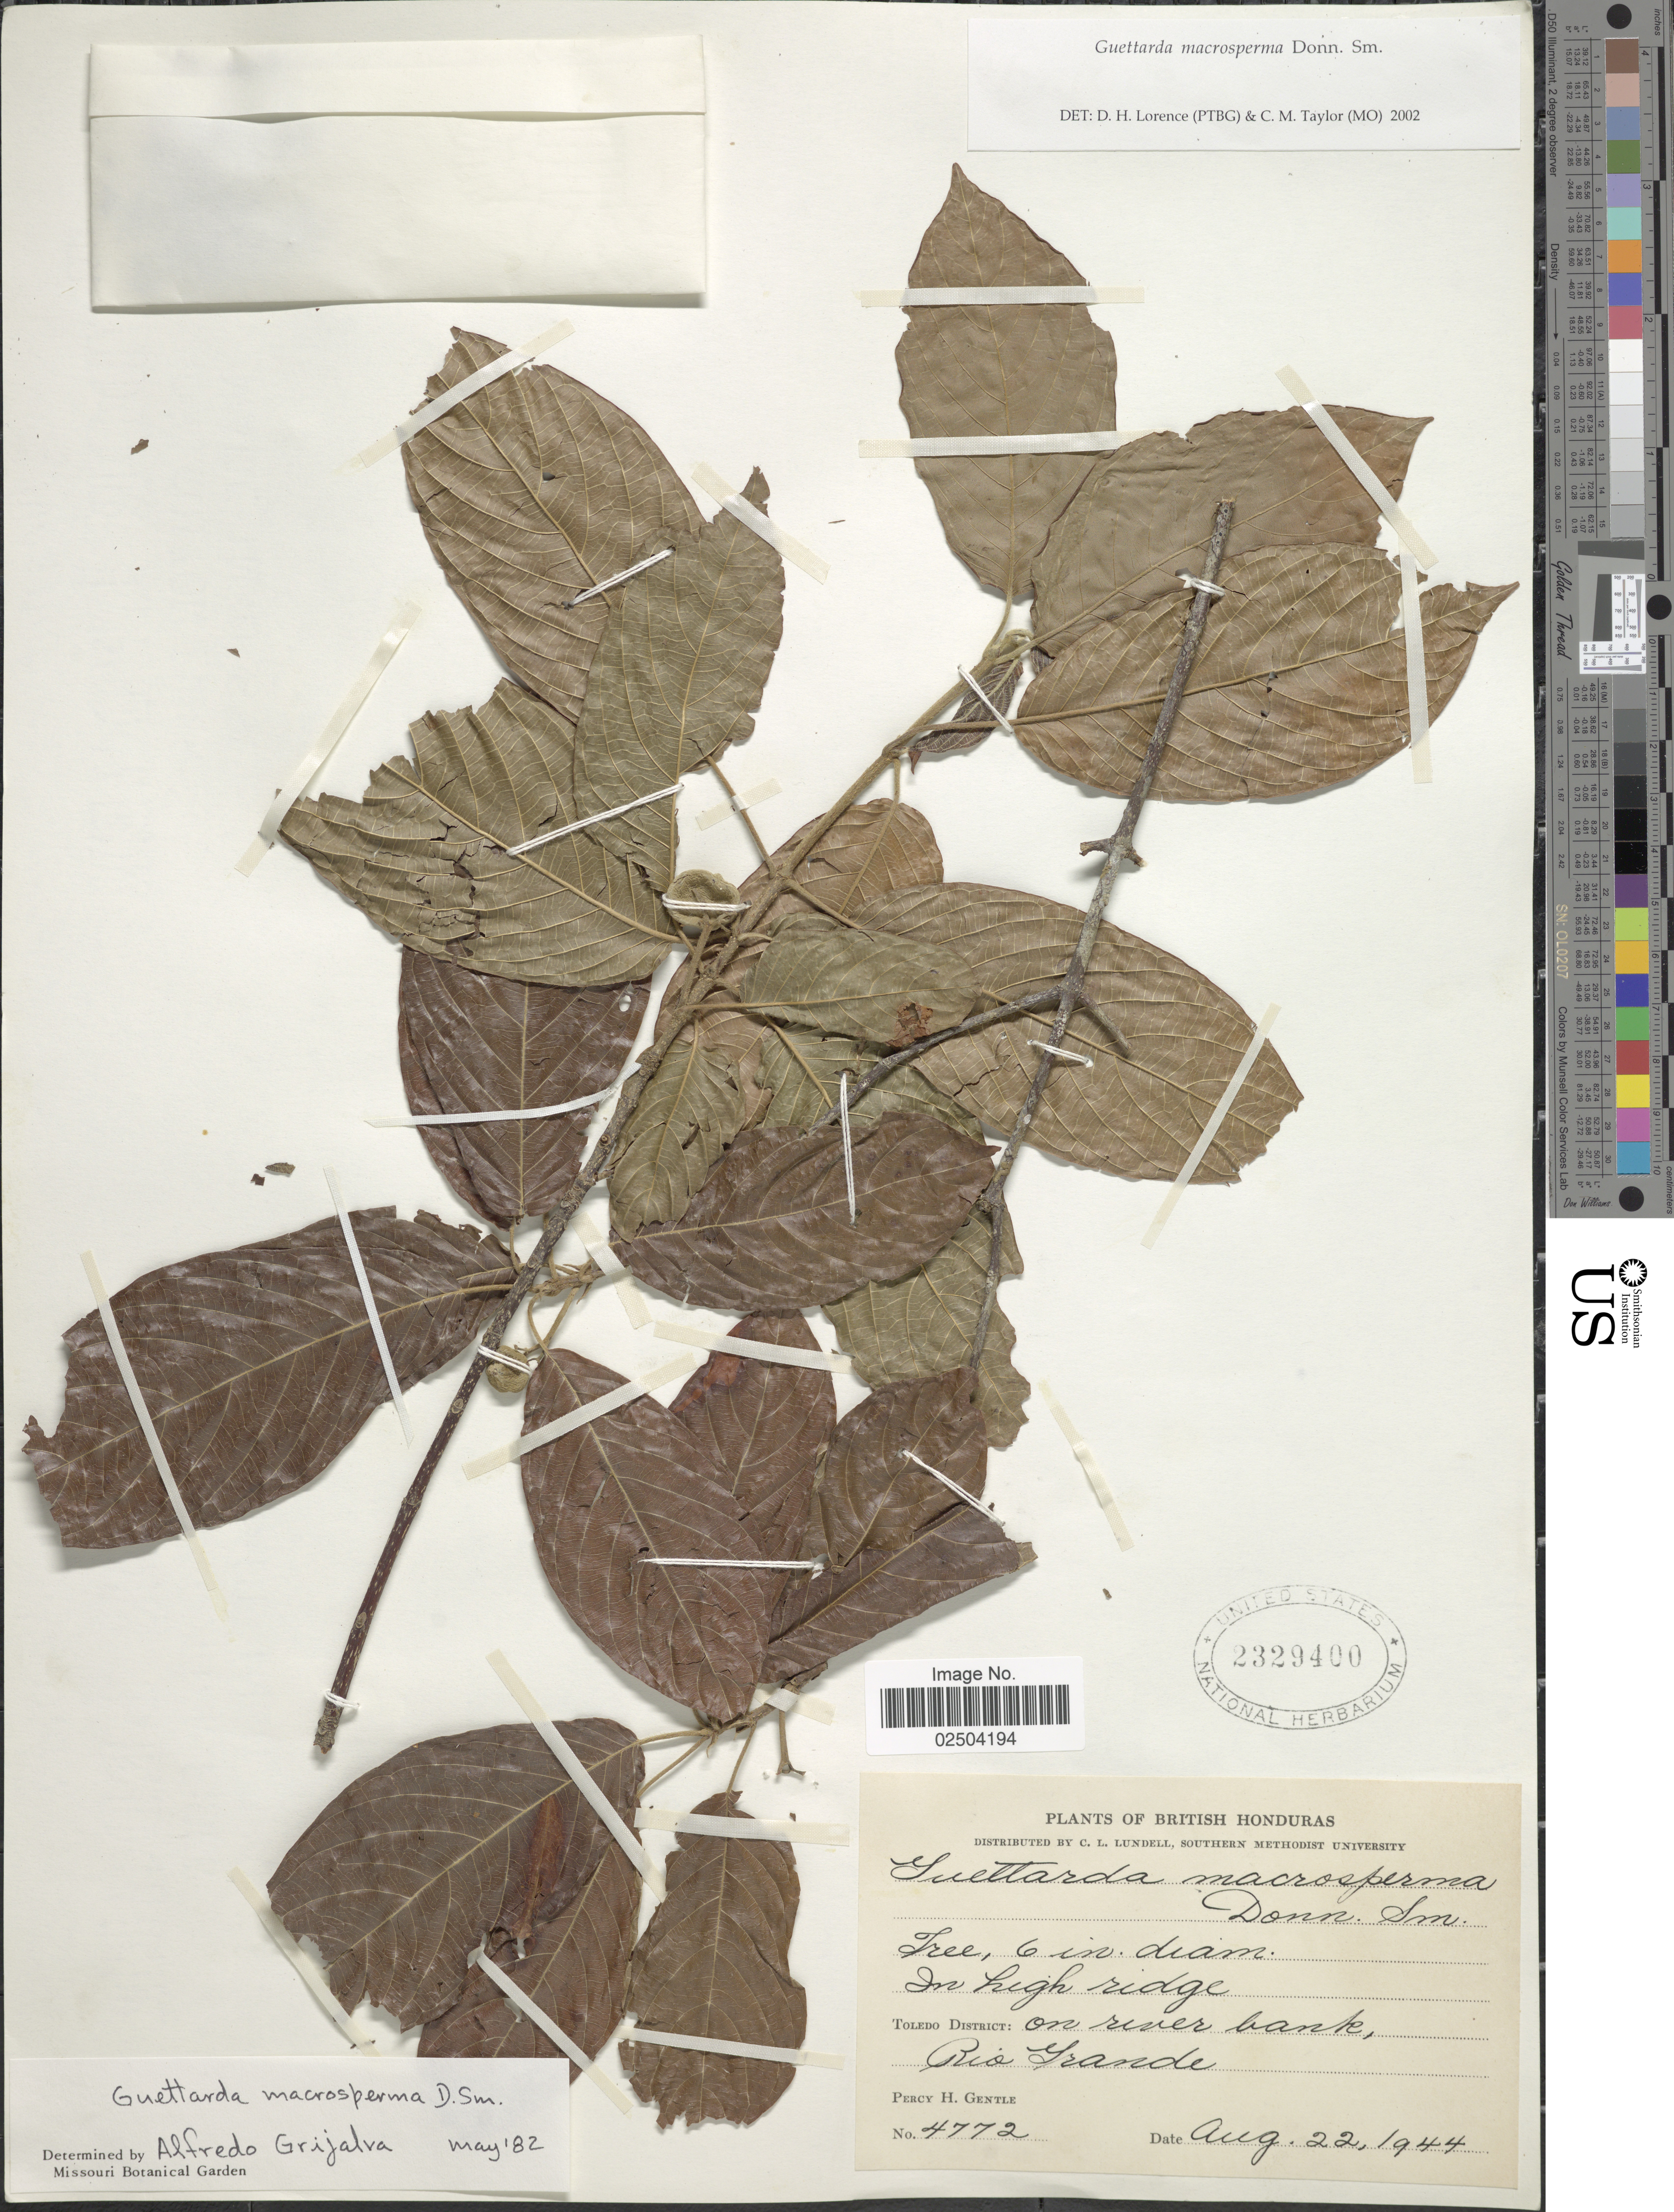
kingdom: Plantae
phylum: Tracheophyta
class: Magnoliopsida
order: Gentianales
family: Rubiaceae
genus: Guettarda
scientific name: Guettarda macrosperma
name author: Donn. Sm.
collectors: P. H. Gentle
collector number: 4772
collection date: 1944-08-22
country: Belize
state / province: Toledo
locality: British Honduras. Toledo District: on river bank, Rio Grande.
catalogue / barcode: US 2329400